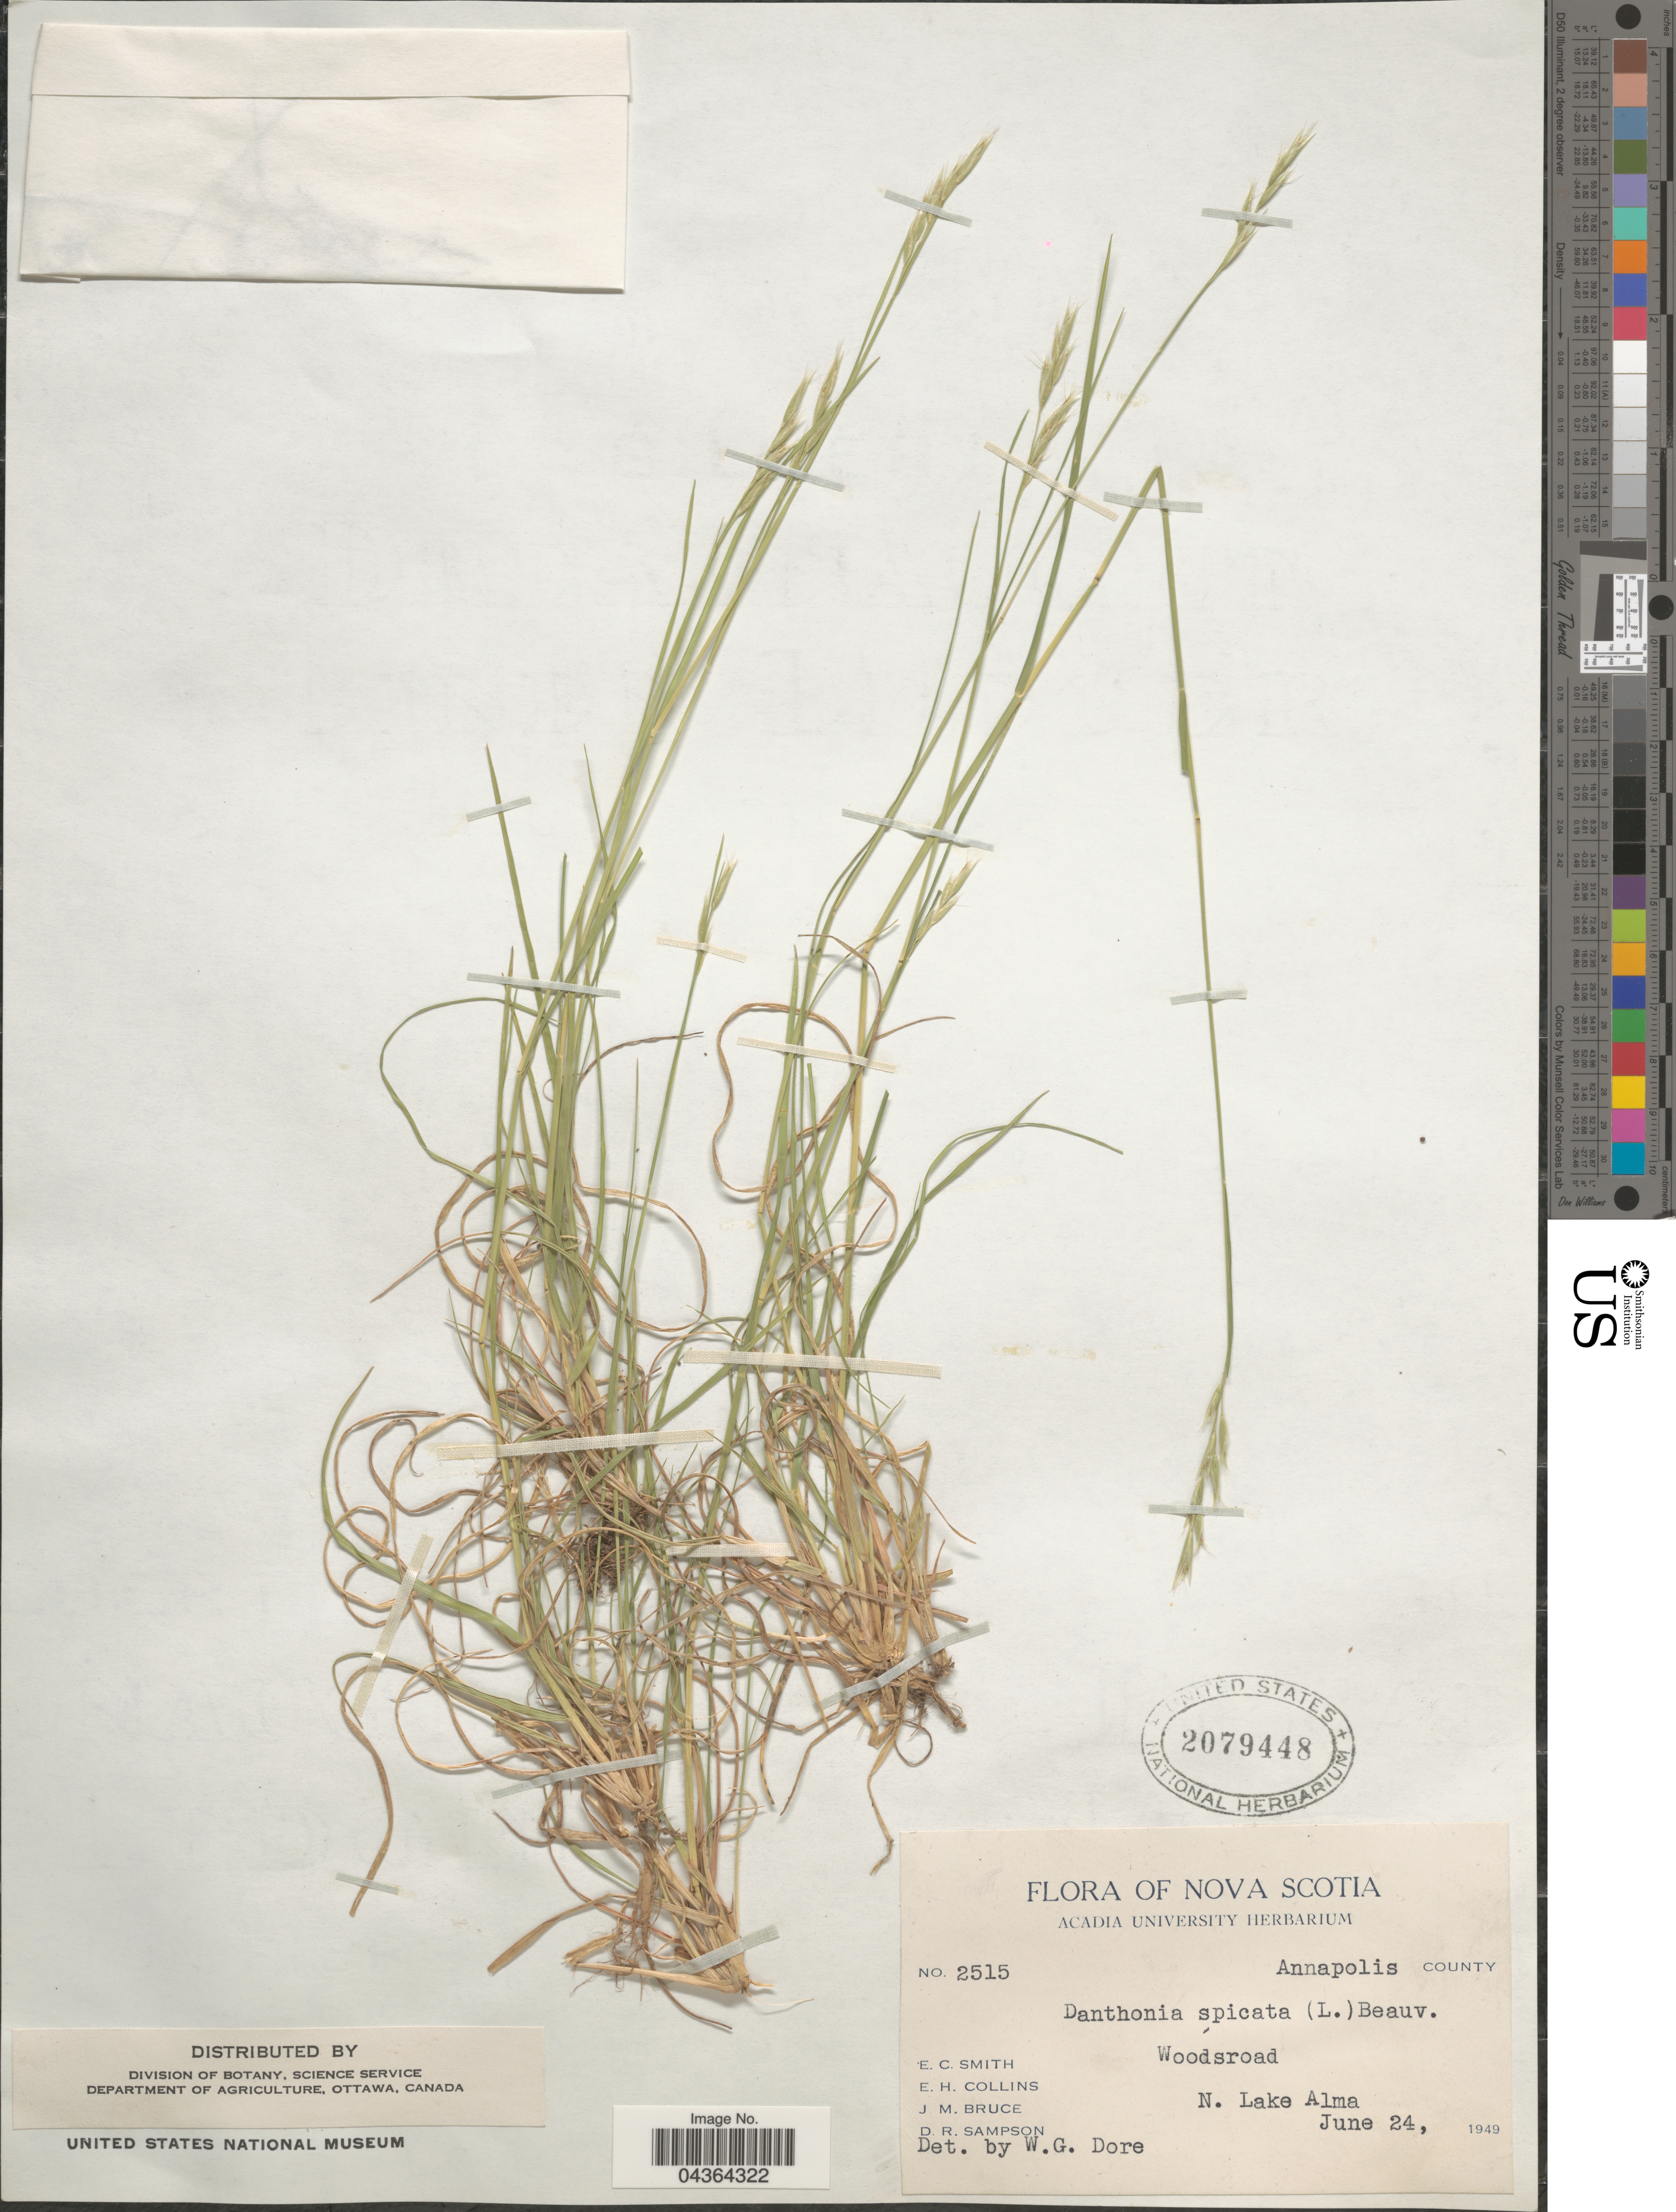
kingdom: Plantae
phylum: Tracheophyta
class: Liliopsida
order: Poales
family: Poaceae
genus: Danthonia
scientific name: Danthonia spicata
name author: (L.) P. Beauv. ex Roem. & Schult.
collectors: E. Smith, E. Collins, J. Bruce & D. Sampson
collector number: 2515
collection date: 1949-06-24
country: Canada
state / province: Nova Scotia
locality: Annapolis County. Woodsroad. N. Lake Alma.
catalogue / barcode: US 2079448